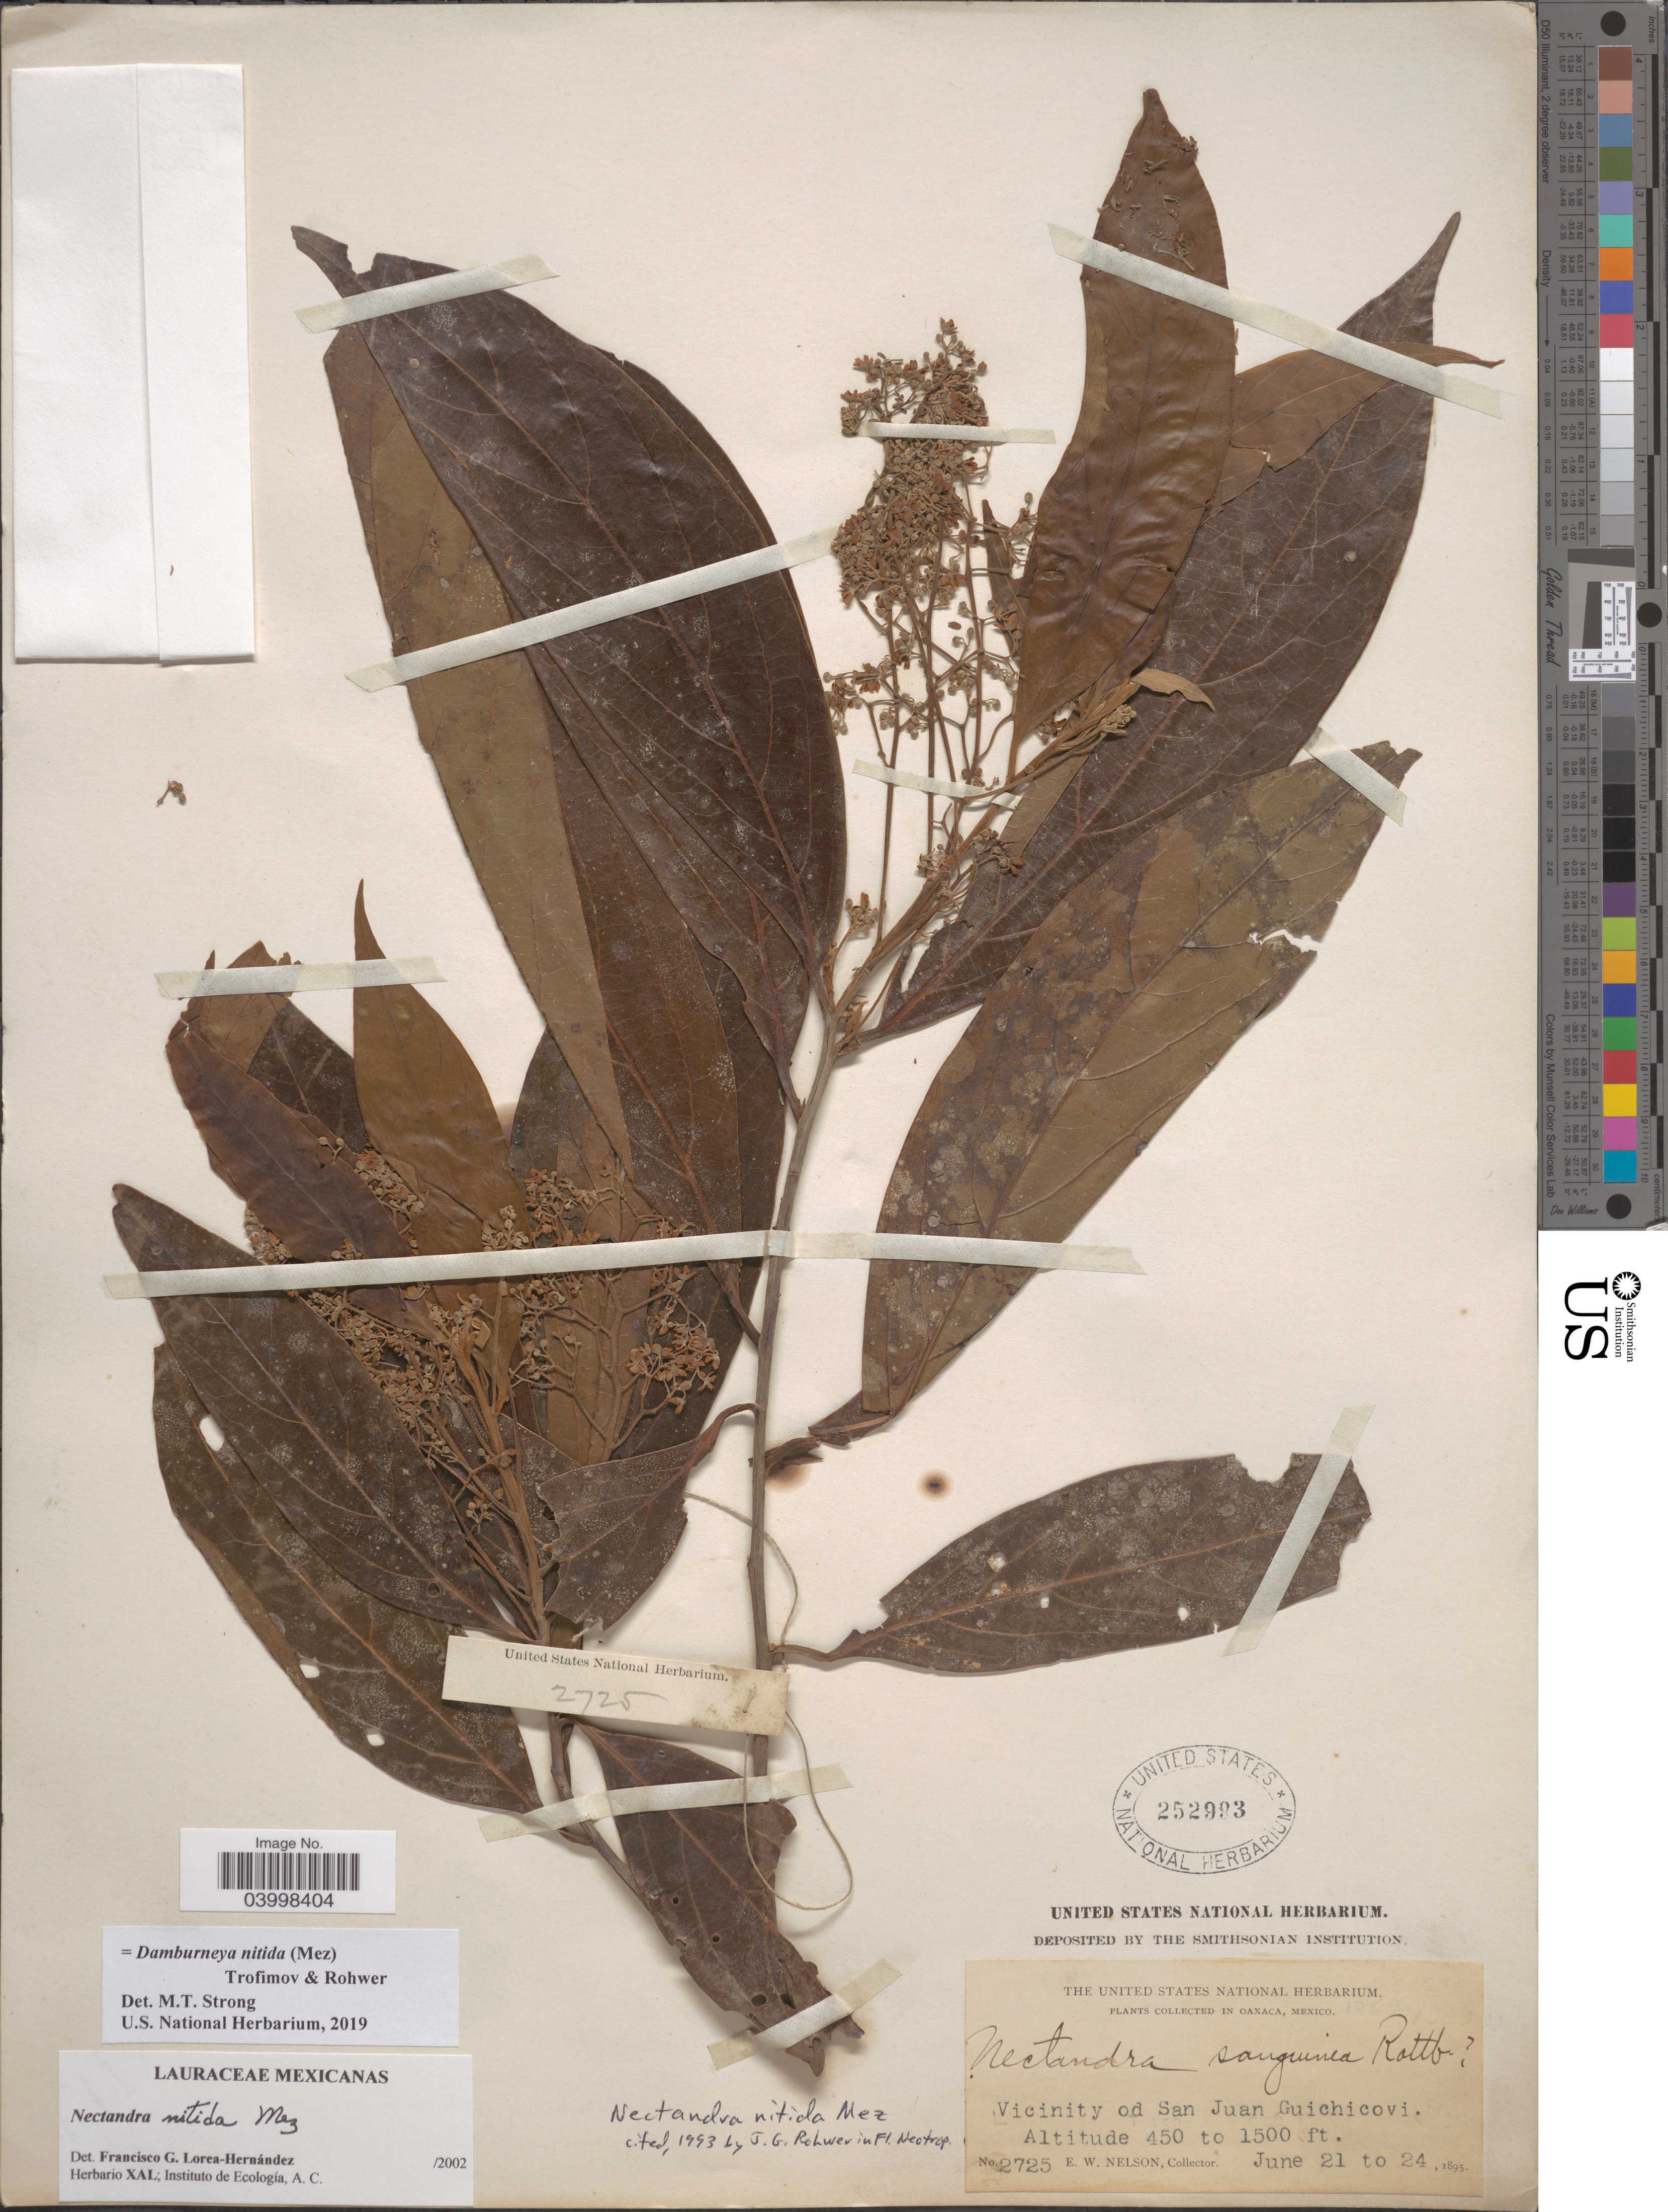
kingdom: Plantae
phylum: Tracheophyta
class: Magnoliopsida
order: Laurales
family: Lauraceae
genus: Damburneya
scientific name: Damburneya nitida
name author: (Mez) Trofimov & Rohwer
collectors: E. W. Nelson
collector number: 2725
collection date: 1895-06-21/1895-06-24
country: Mexico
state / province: Oaxaca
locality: Vicinity of San Juan Guichicovi.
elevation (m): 137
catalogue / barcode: US 252993